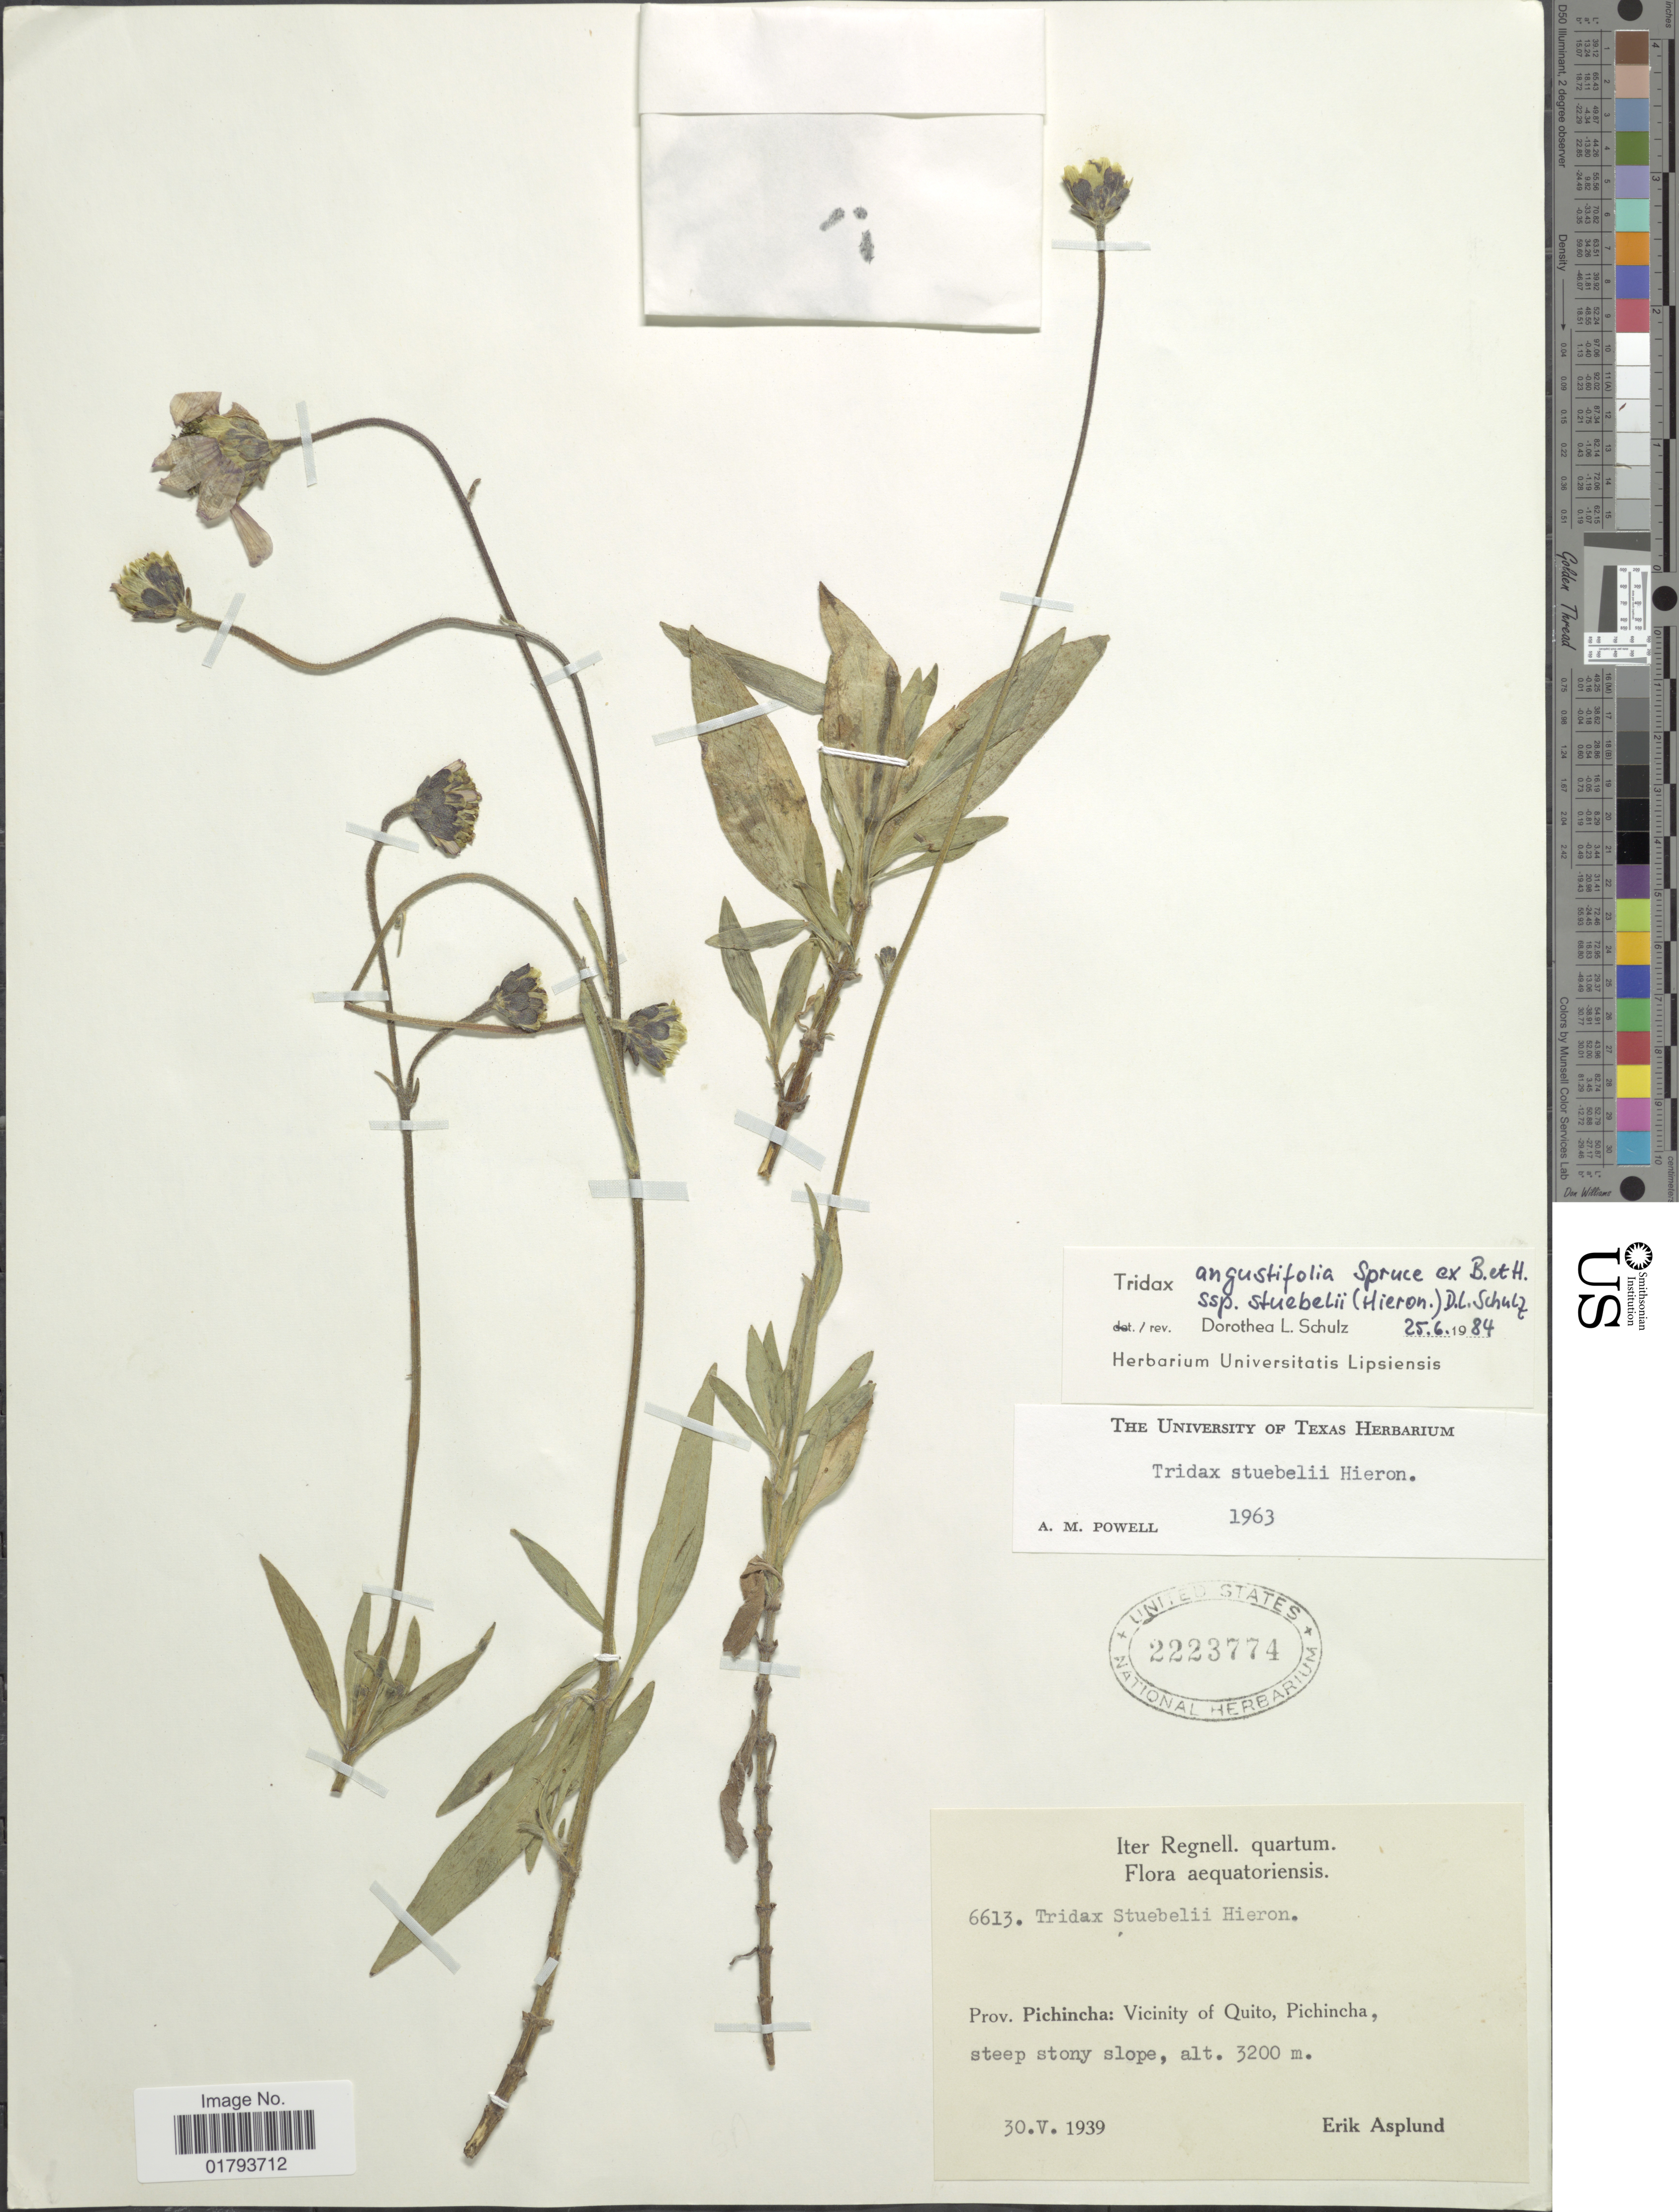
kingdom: Plantae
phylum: Tracheophyta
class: Magnoliopsida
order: Asterales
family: Asteraceae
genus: Tridax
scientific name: Tridax stuebelii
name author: Hieron.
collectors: E. Asplund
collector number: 6613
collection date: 1939-05-30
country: Ecuador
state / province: Pichincha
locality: Vicinity of Quito, Pichincha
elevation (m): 3200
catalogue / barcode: US 2223774